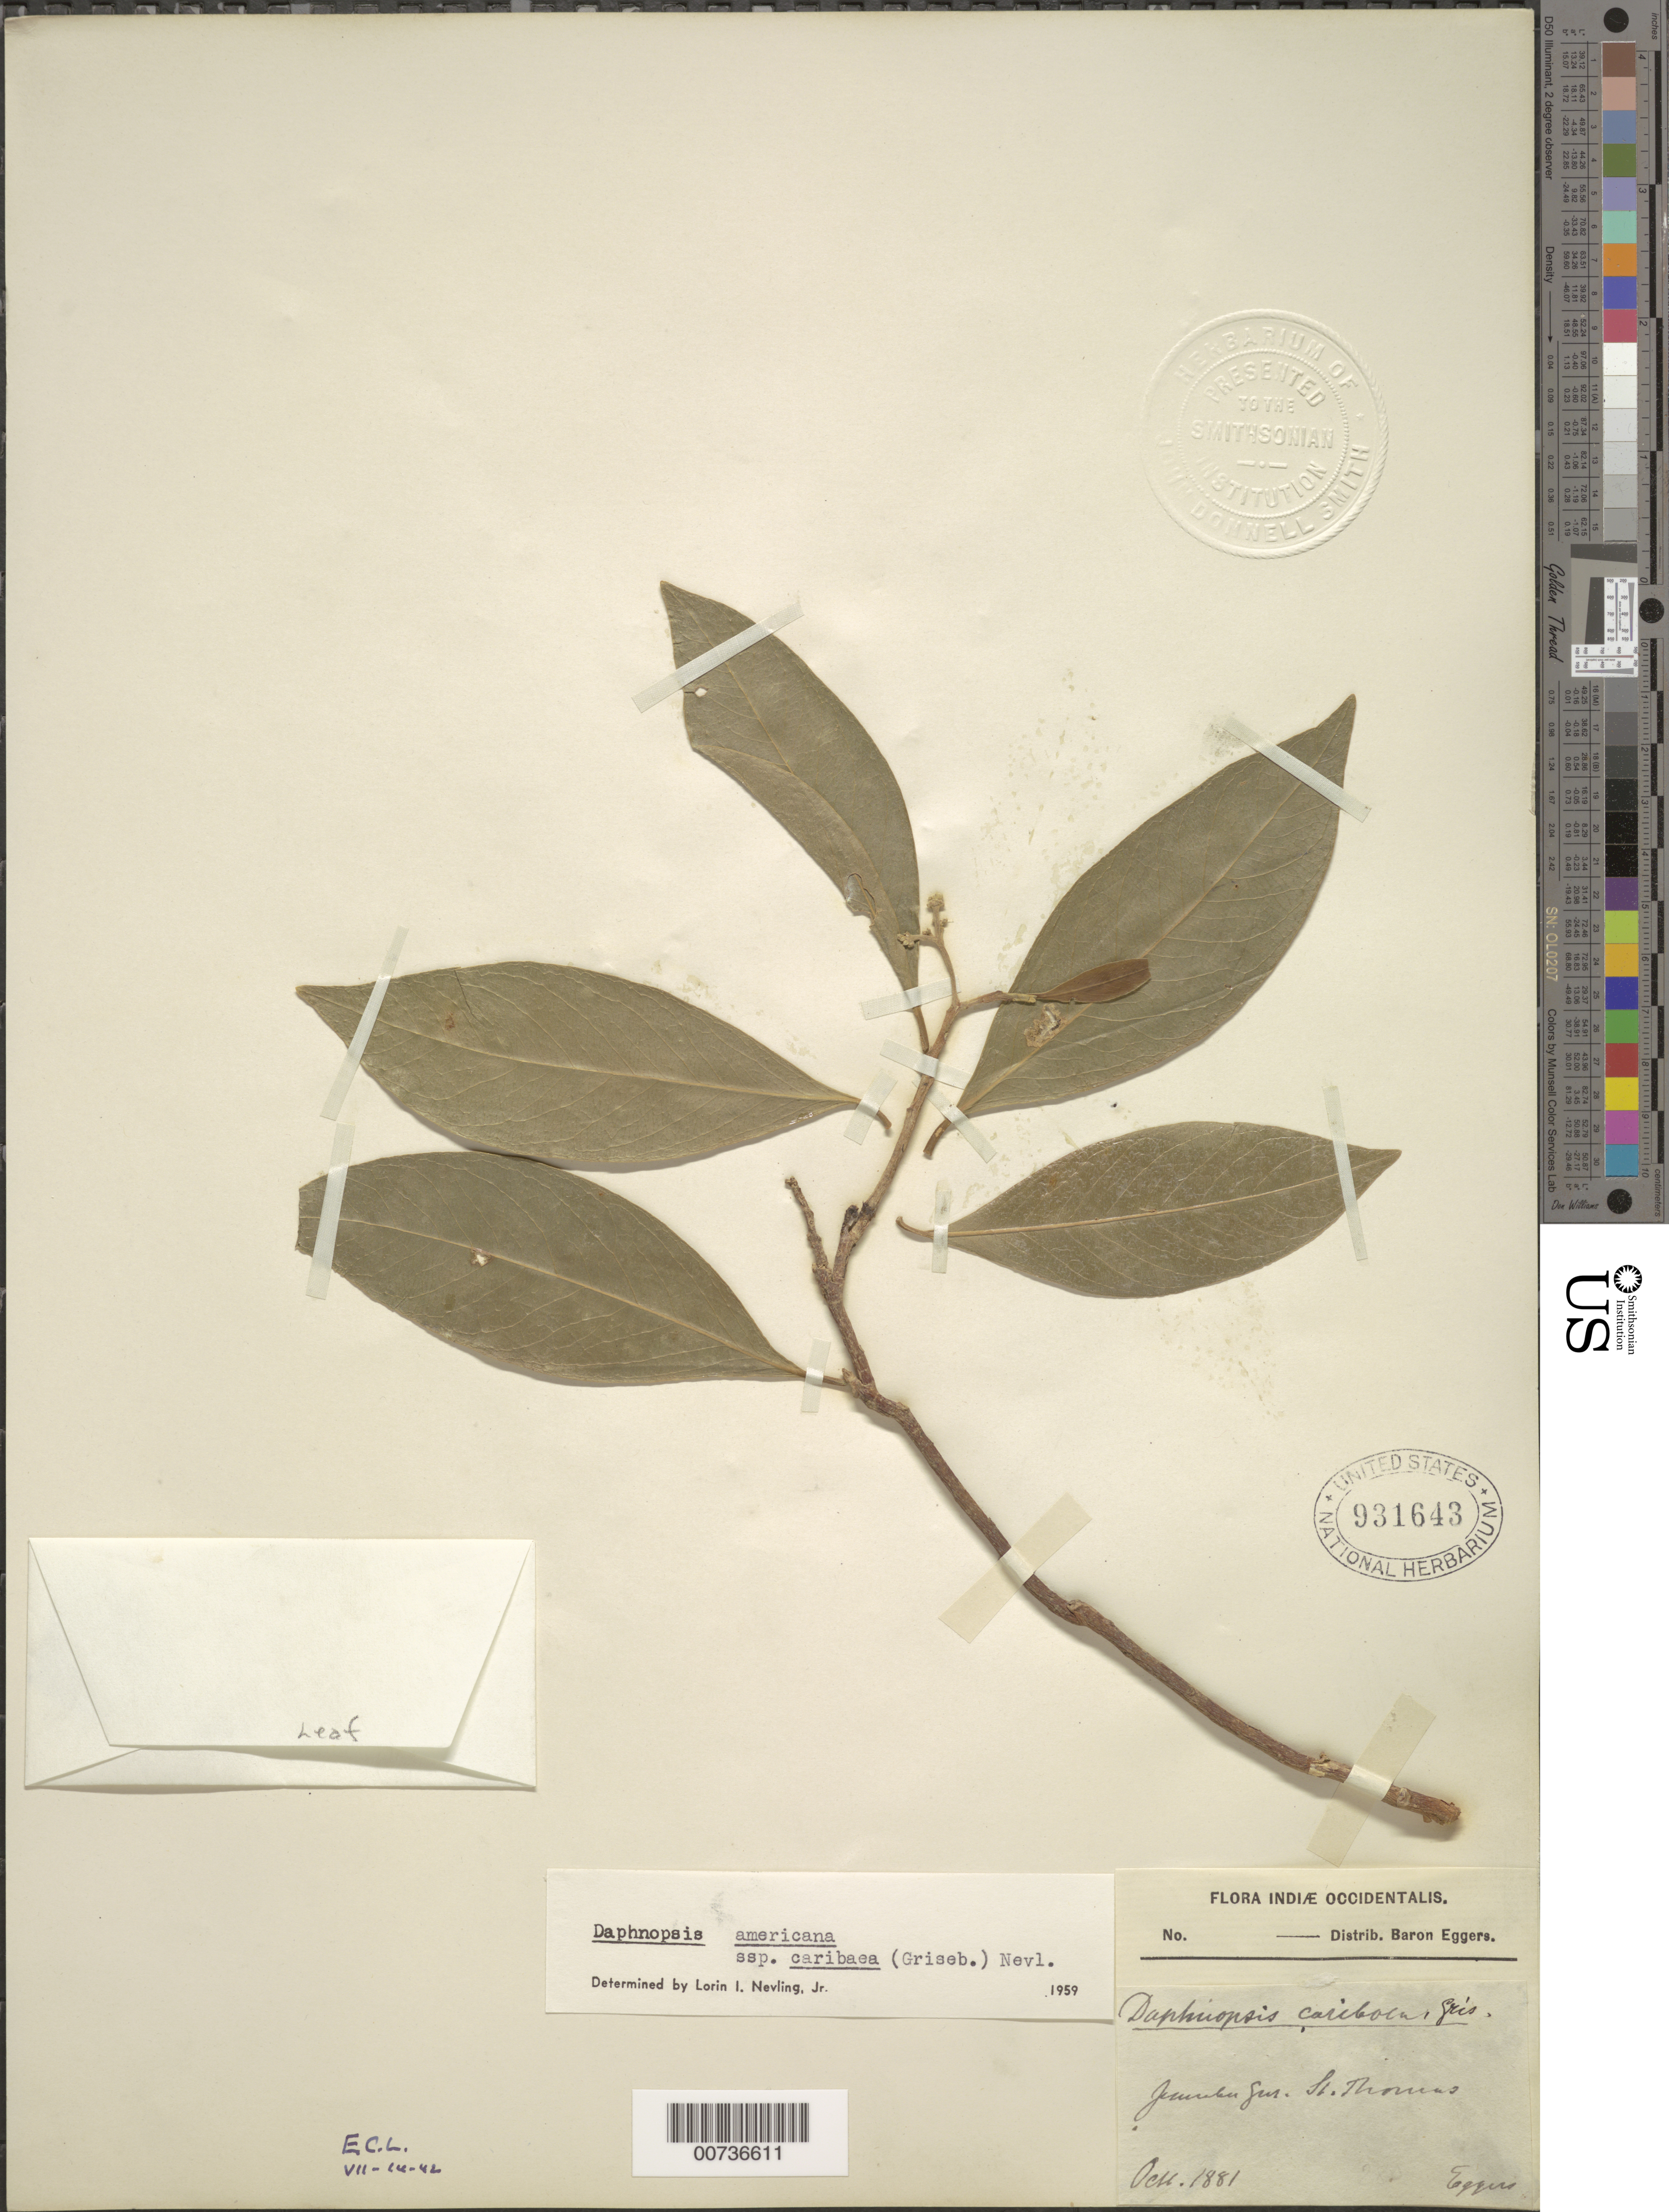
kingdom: Plantae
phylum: Tracheophyta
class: Magnoliopsida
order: Malvales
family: Thymelaeaceae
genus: Daphnopsis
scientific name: Daphnopsis americana subsp. caribaea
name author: (Griseb.) Nevling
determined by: Nevling, L. I., Jr.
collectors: H. F. A. von Eggers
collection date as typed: Oct 1881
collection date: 1881-10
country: U.S. Virgin Islands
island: St. Thomas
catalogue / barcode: US 931643